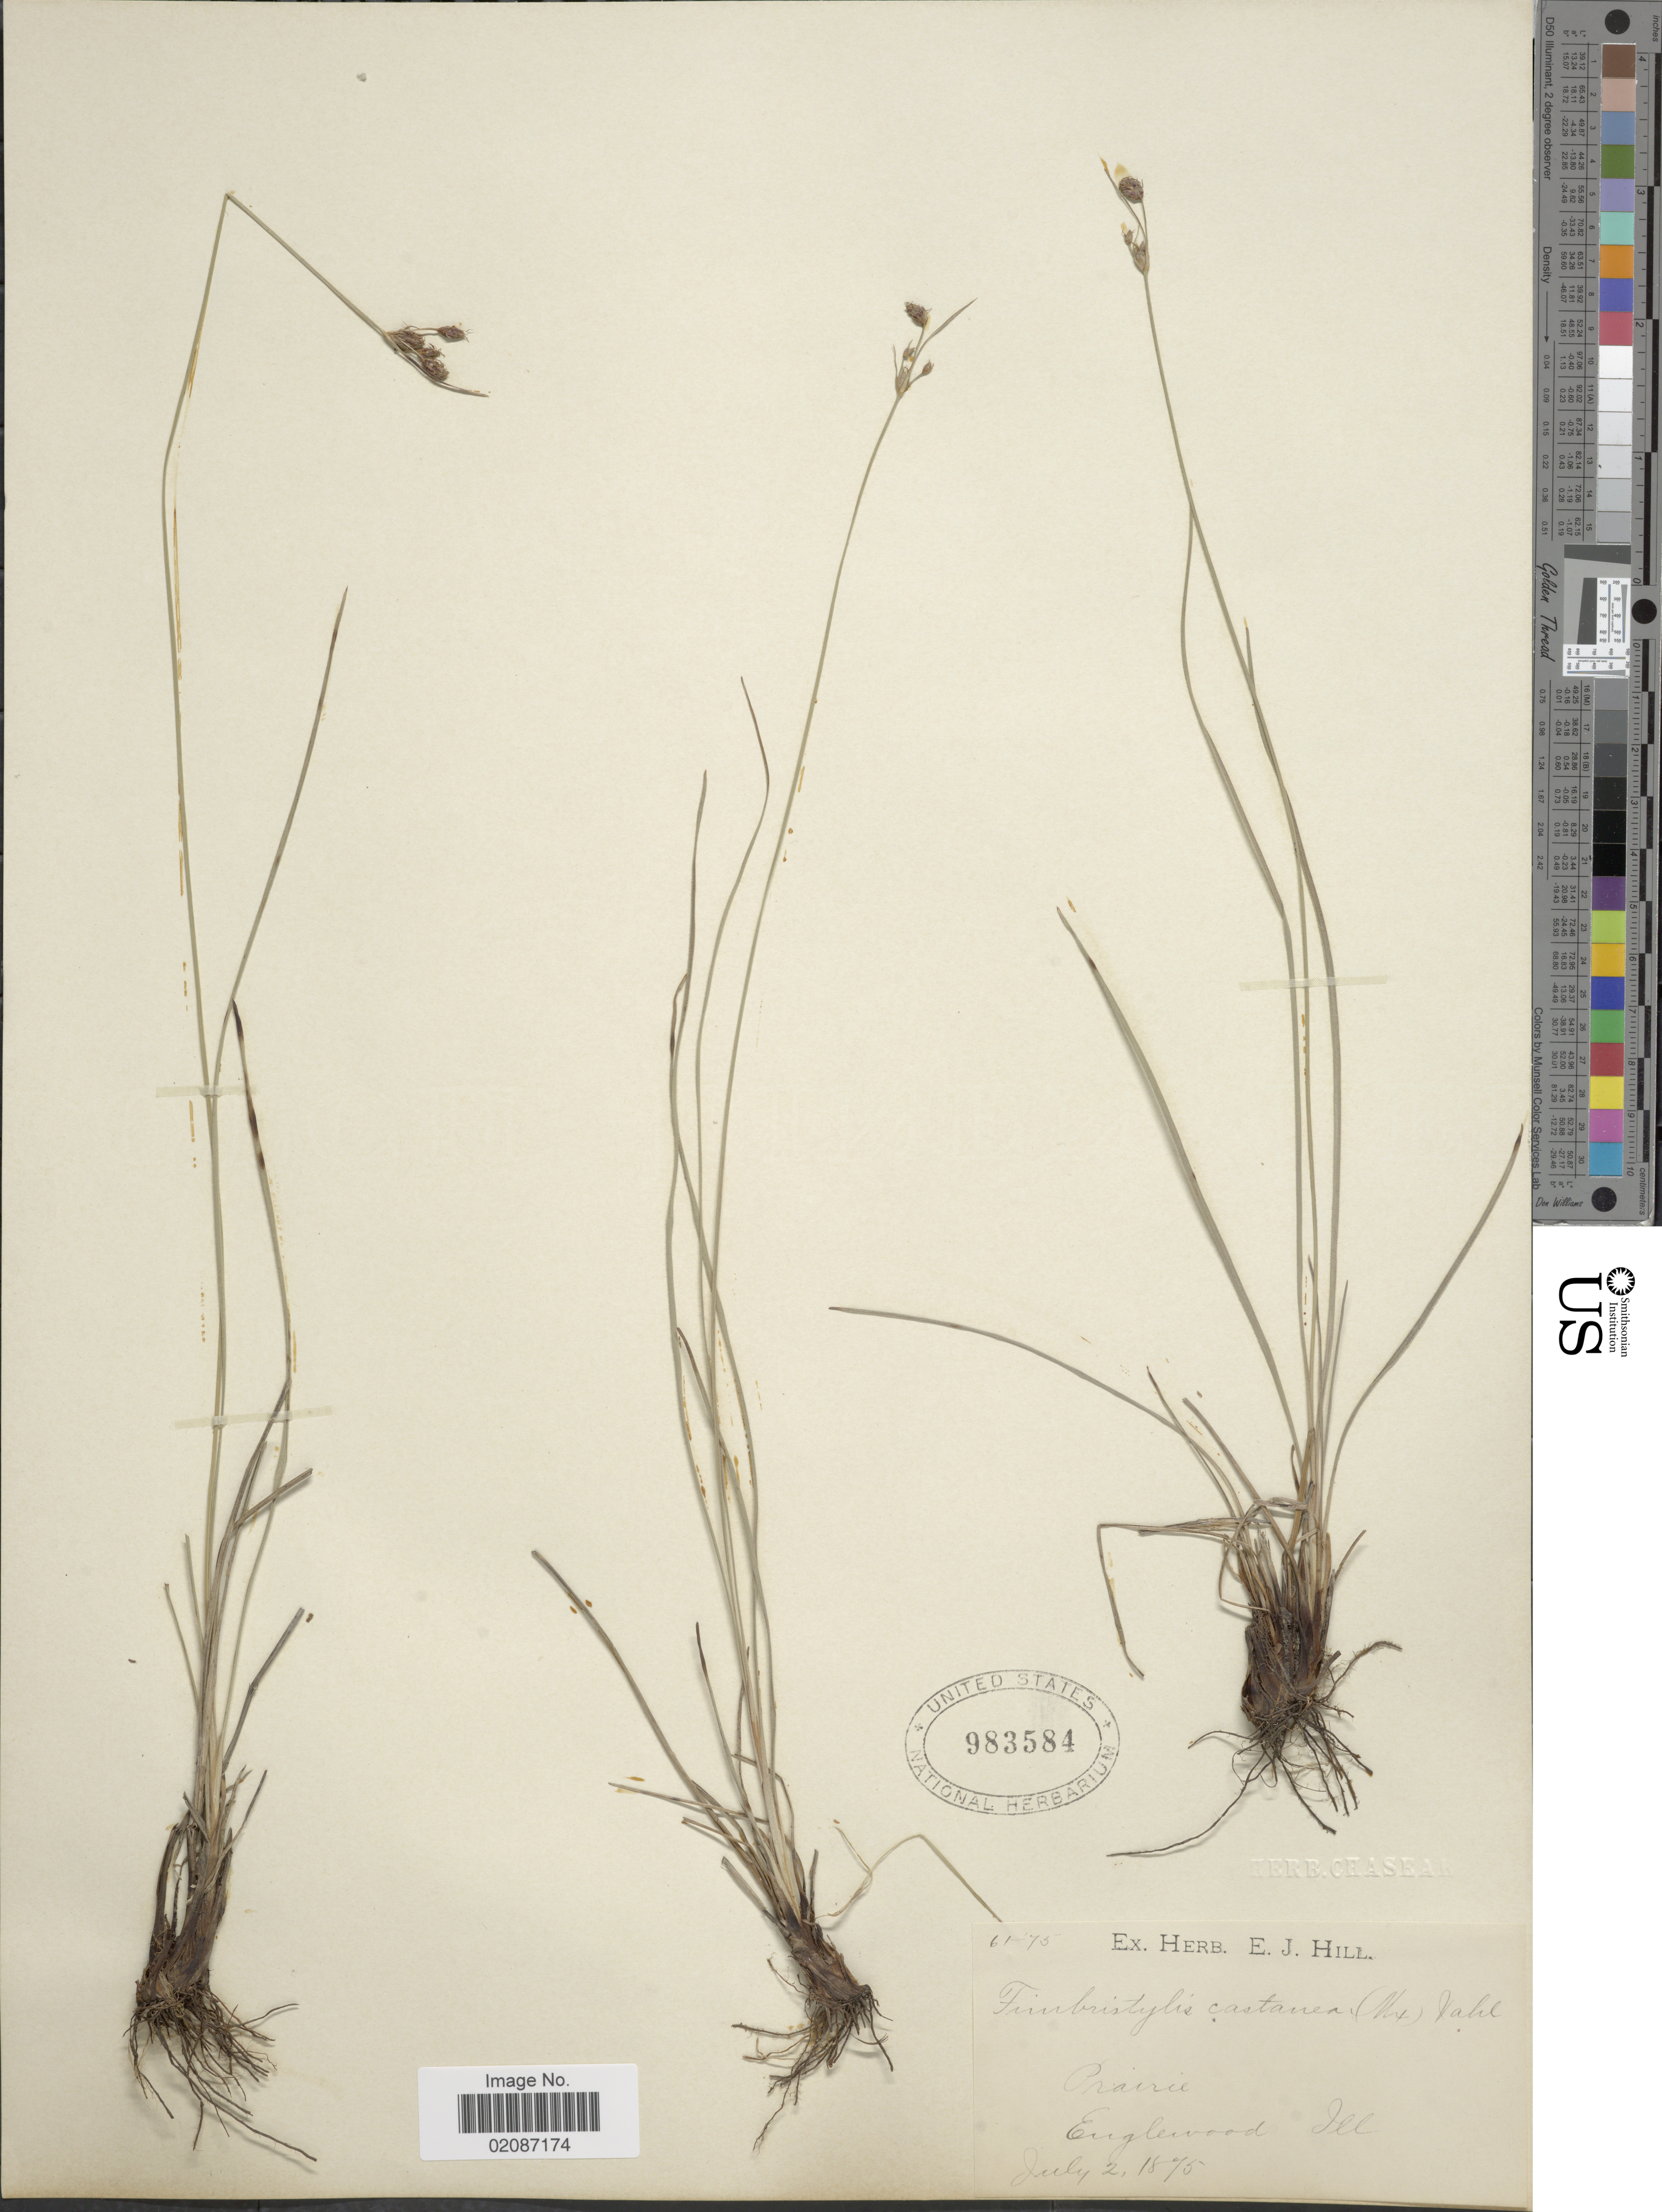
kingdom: Plantae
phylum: Tracheophyta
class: Liliopsida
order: Poales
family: Cyperaceae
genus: Fimbristylis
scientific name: Fimbristylis spadicea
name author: (L.) Vahl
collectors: ex herb. E.J. Hill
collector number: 61-75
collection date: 1875-07-02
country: United States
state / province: Illinois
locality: Englewood, Ill.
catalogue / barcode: US 983584